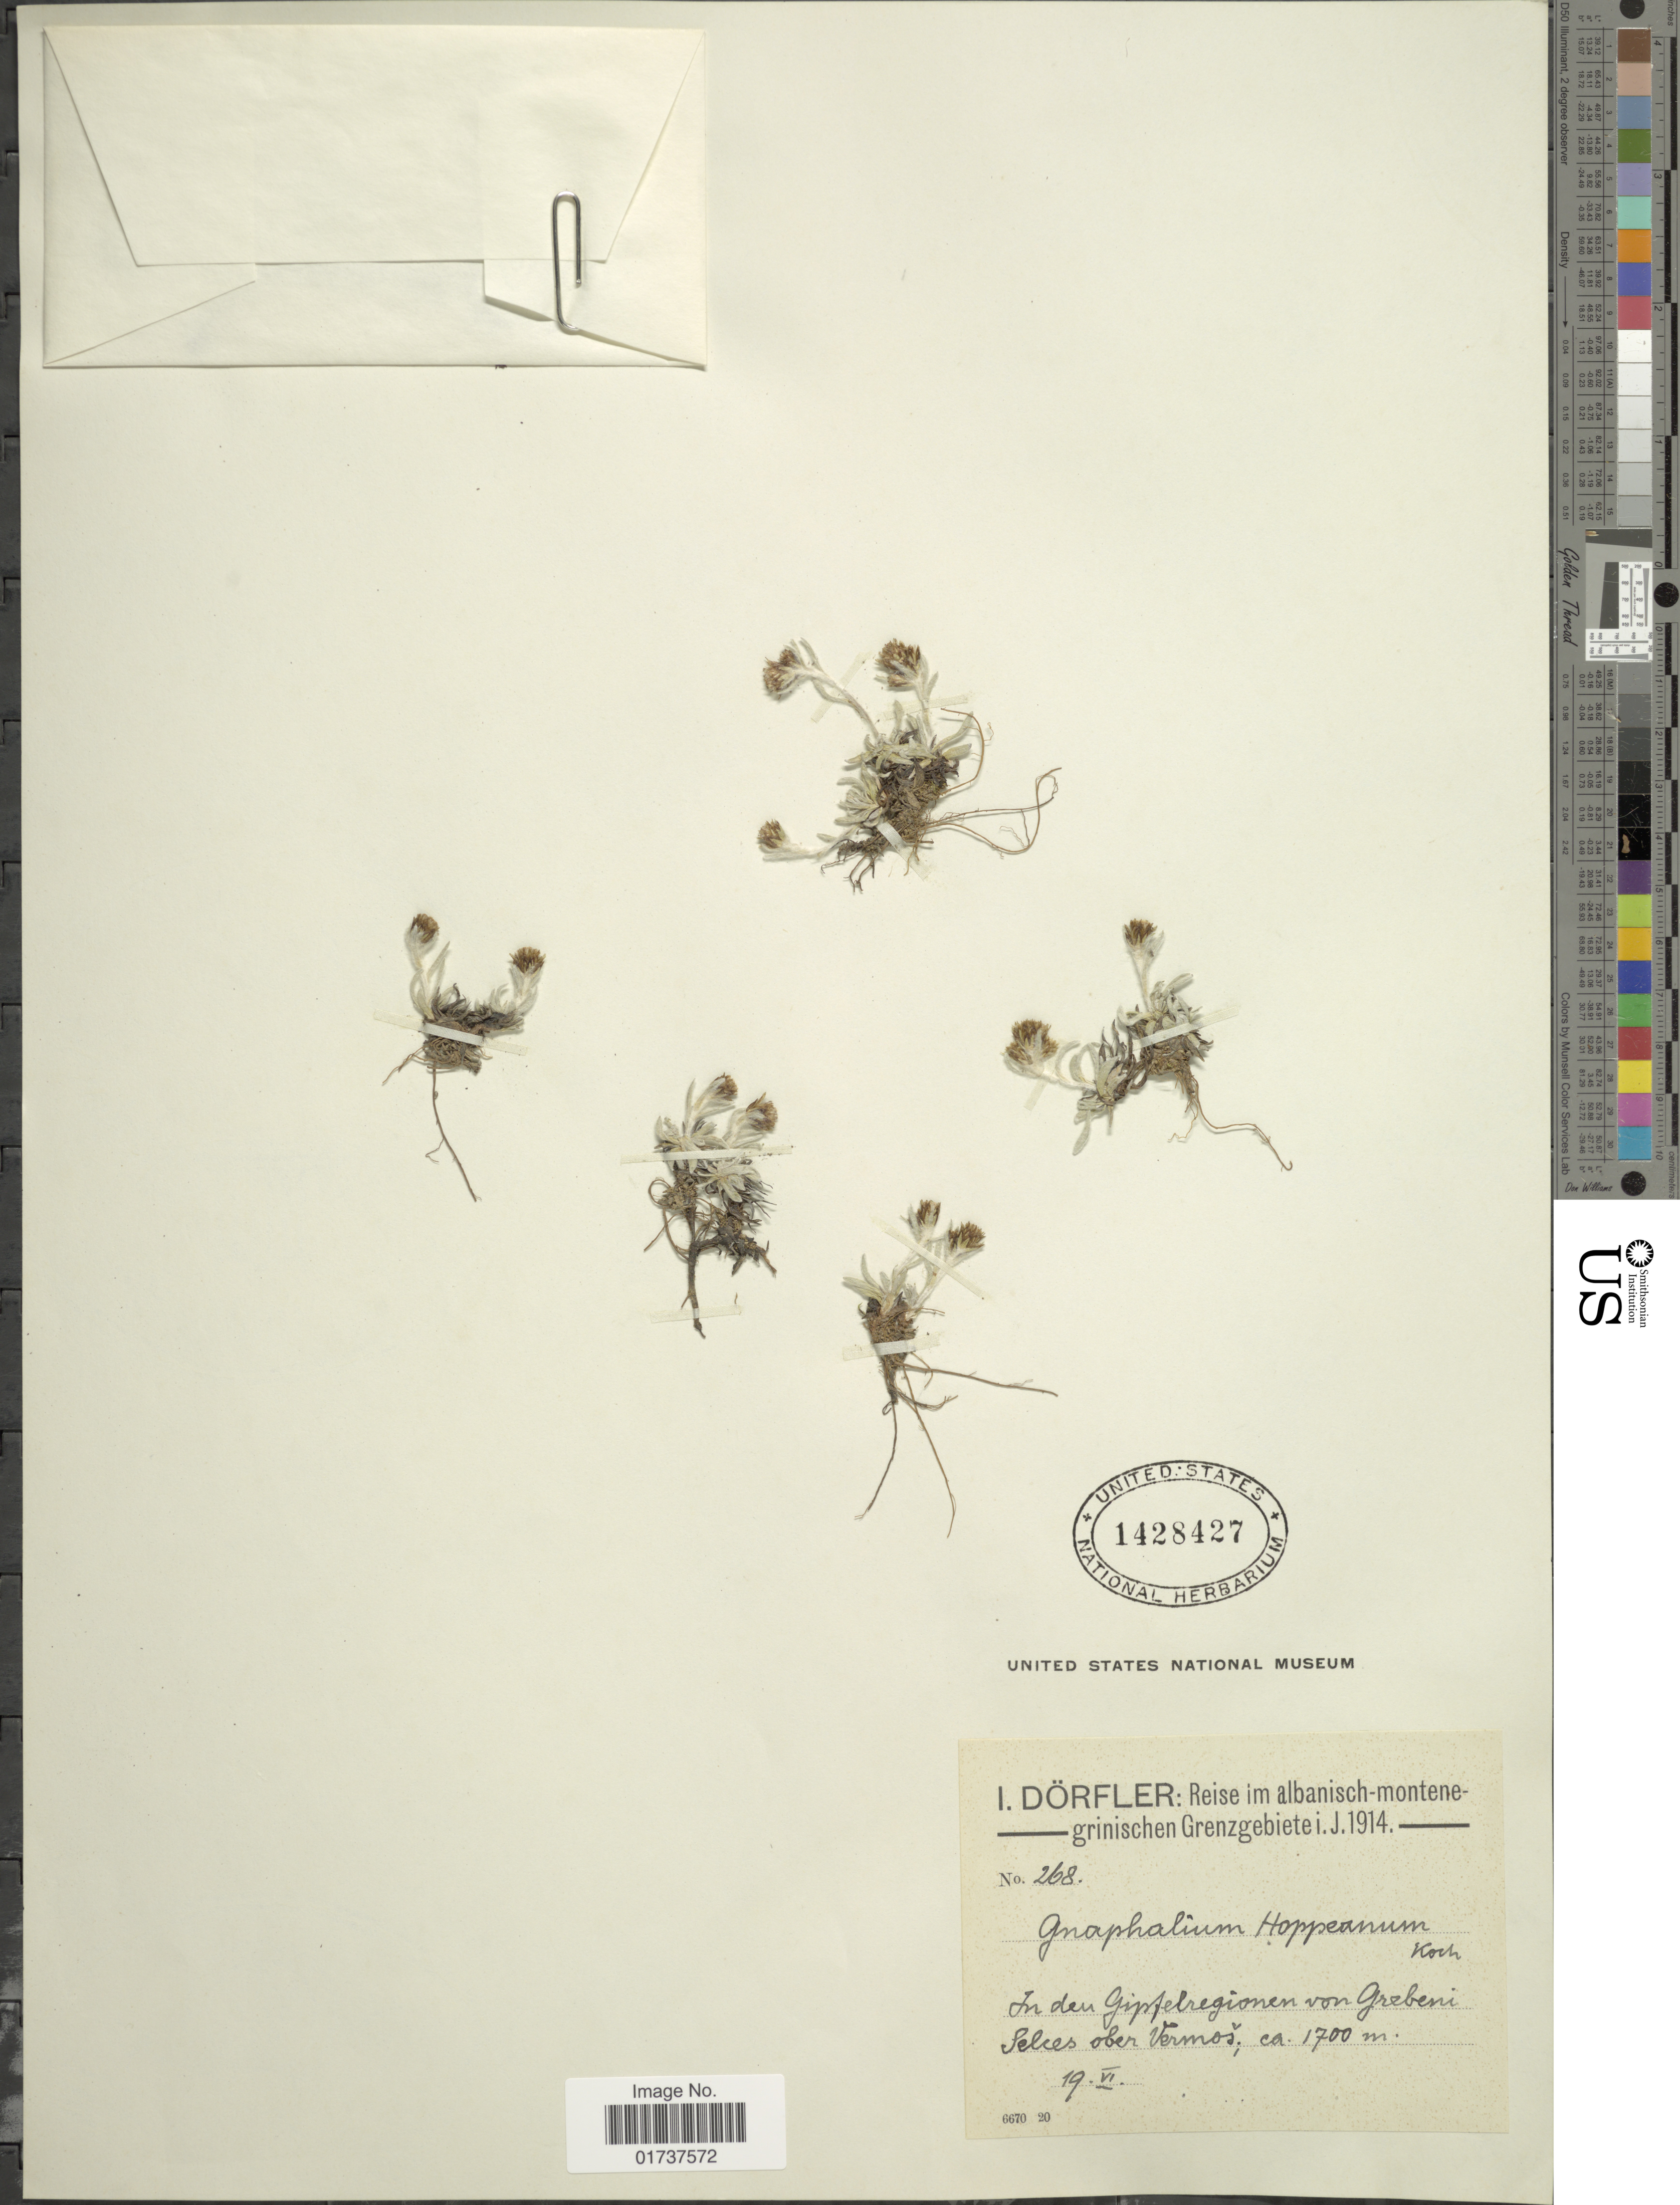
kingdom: Plantae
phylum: Tracheophyta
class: Magnoliopsida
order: Asterales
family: Asteraceae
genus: Gnaphalium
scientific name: Gnaphalium hoppeanum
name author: W.D.J. Koch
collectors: I. Dörfler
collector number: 268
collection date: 1914-06-19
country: Albania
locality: Albanisch-Montene, In den Gipfelregionen von Grebeni Felces over Vermos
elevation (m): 1700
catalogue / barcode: US 1428427